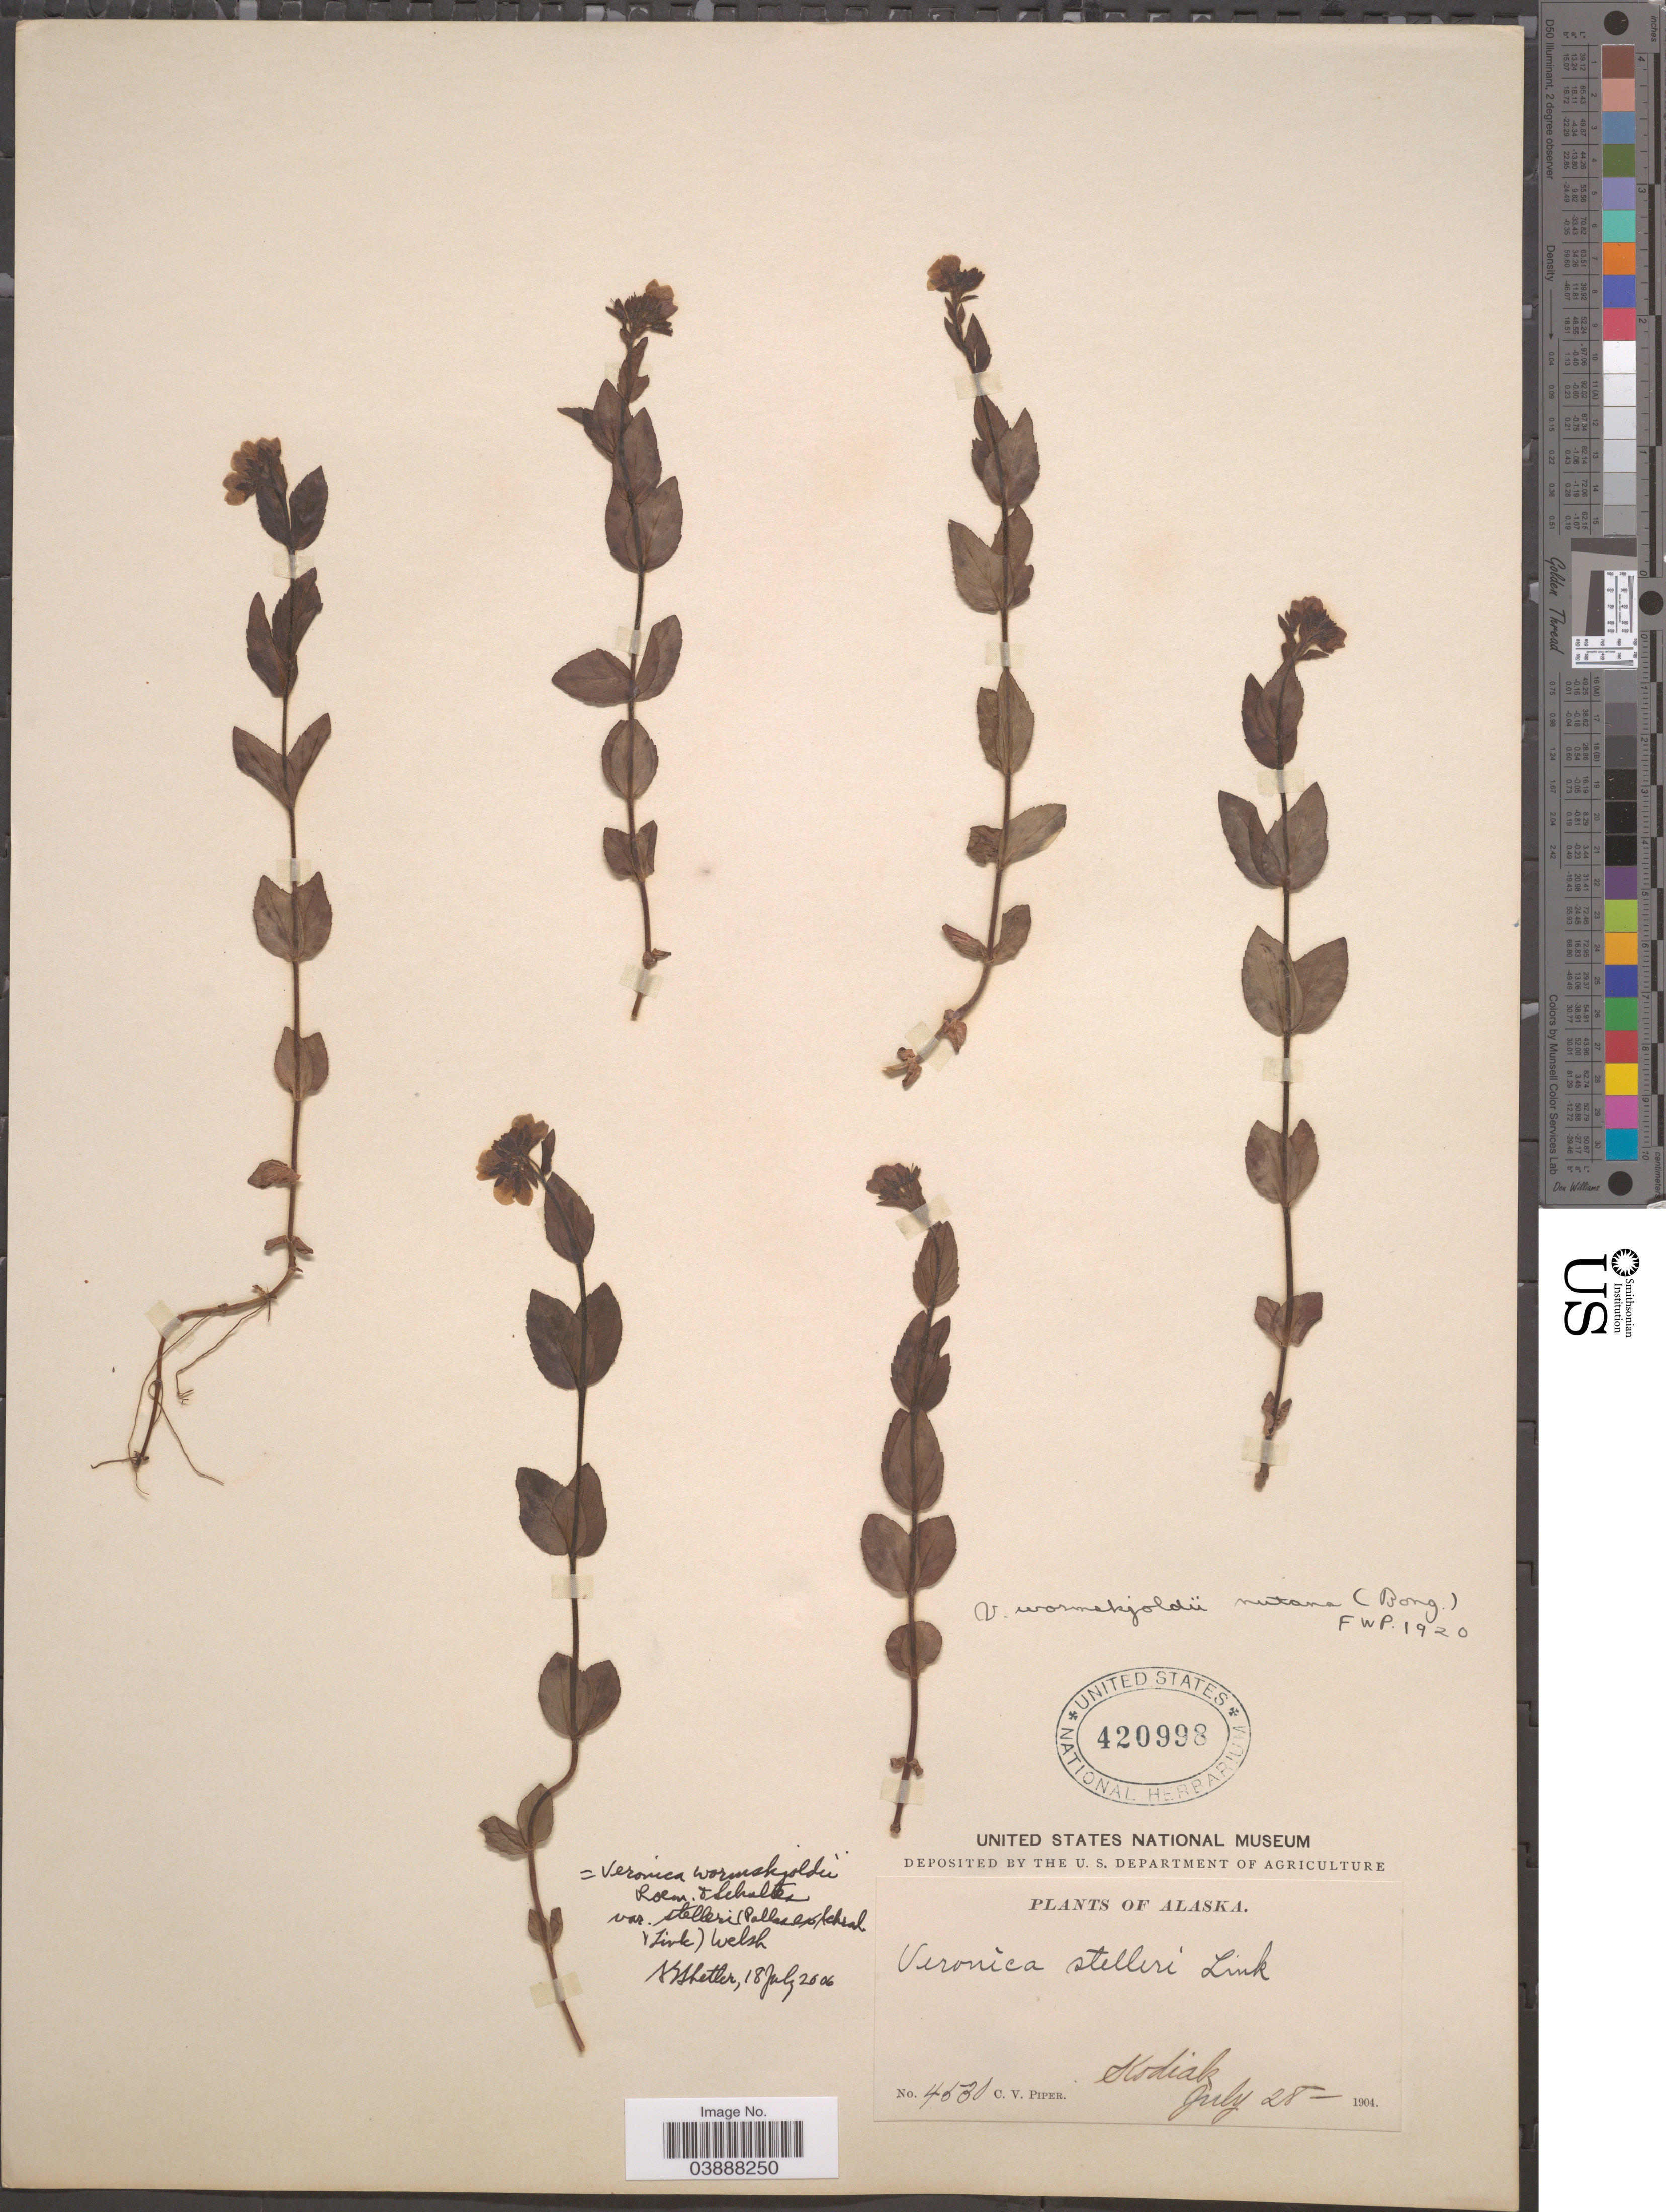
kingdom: Plantae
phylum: Tracheophyta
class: Magnoliopsida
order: Lamiales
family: Plantaginaceae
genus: Veronica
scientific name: Veronica stelleri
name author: Pall.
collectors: C. V. Piper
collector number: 4530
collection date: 1904-07-28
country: United States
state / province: Alaska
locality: Kodiak.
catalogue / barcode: US 420998